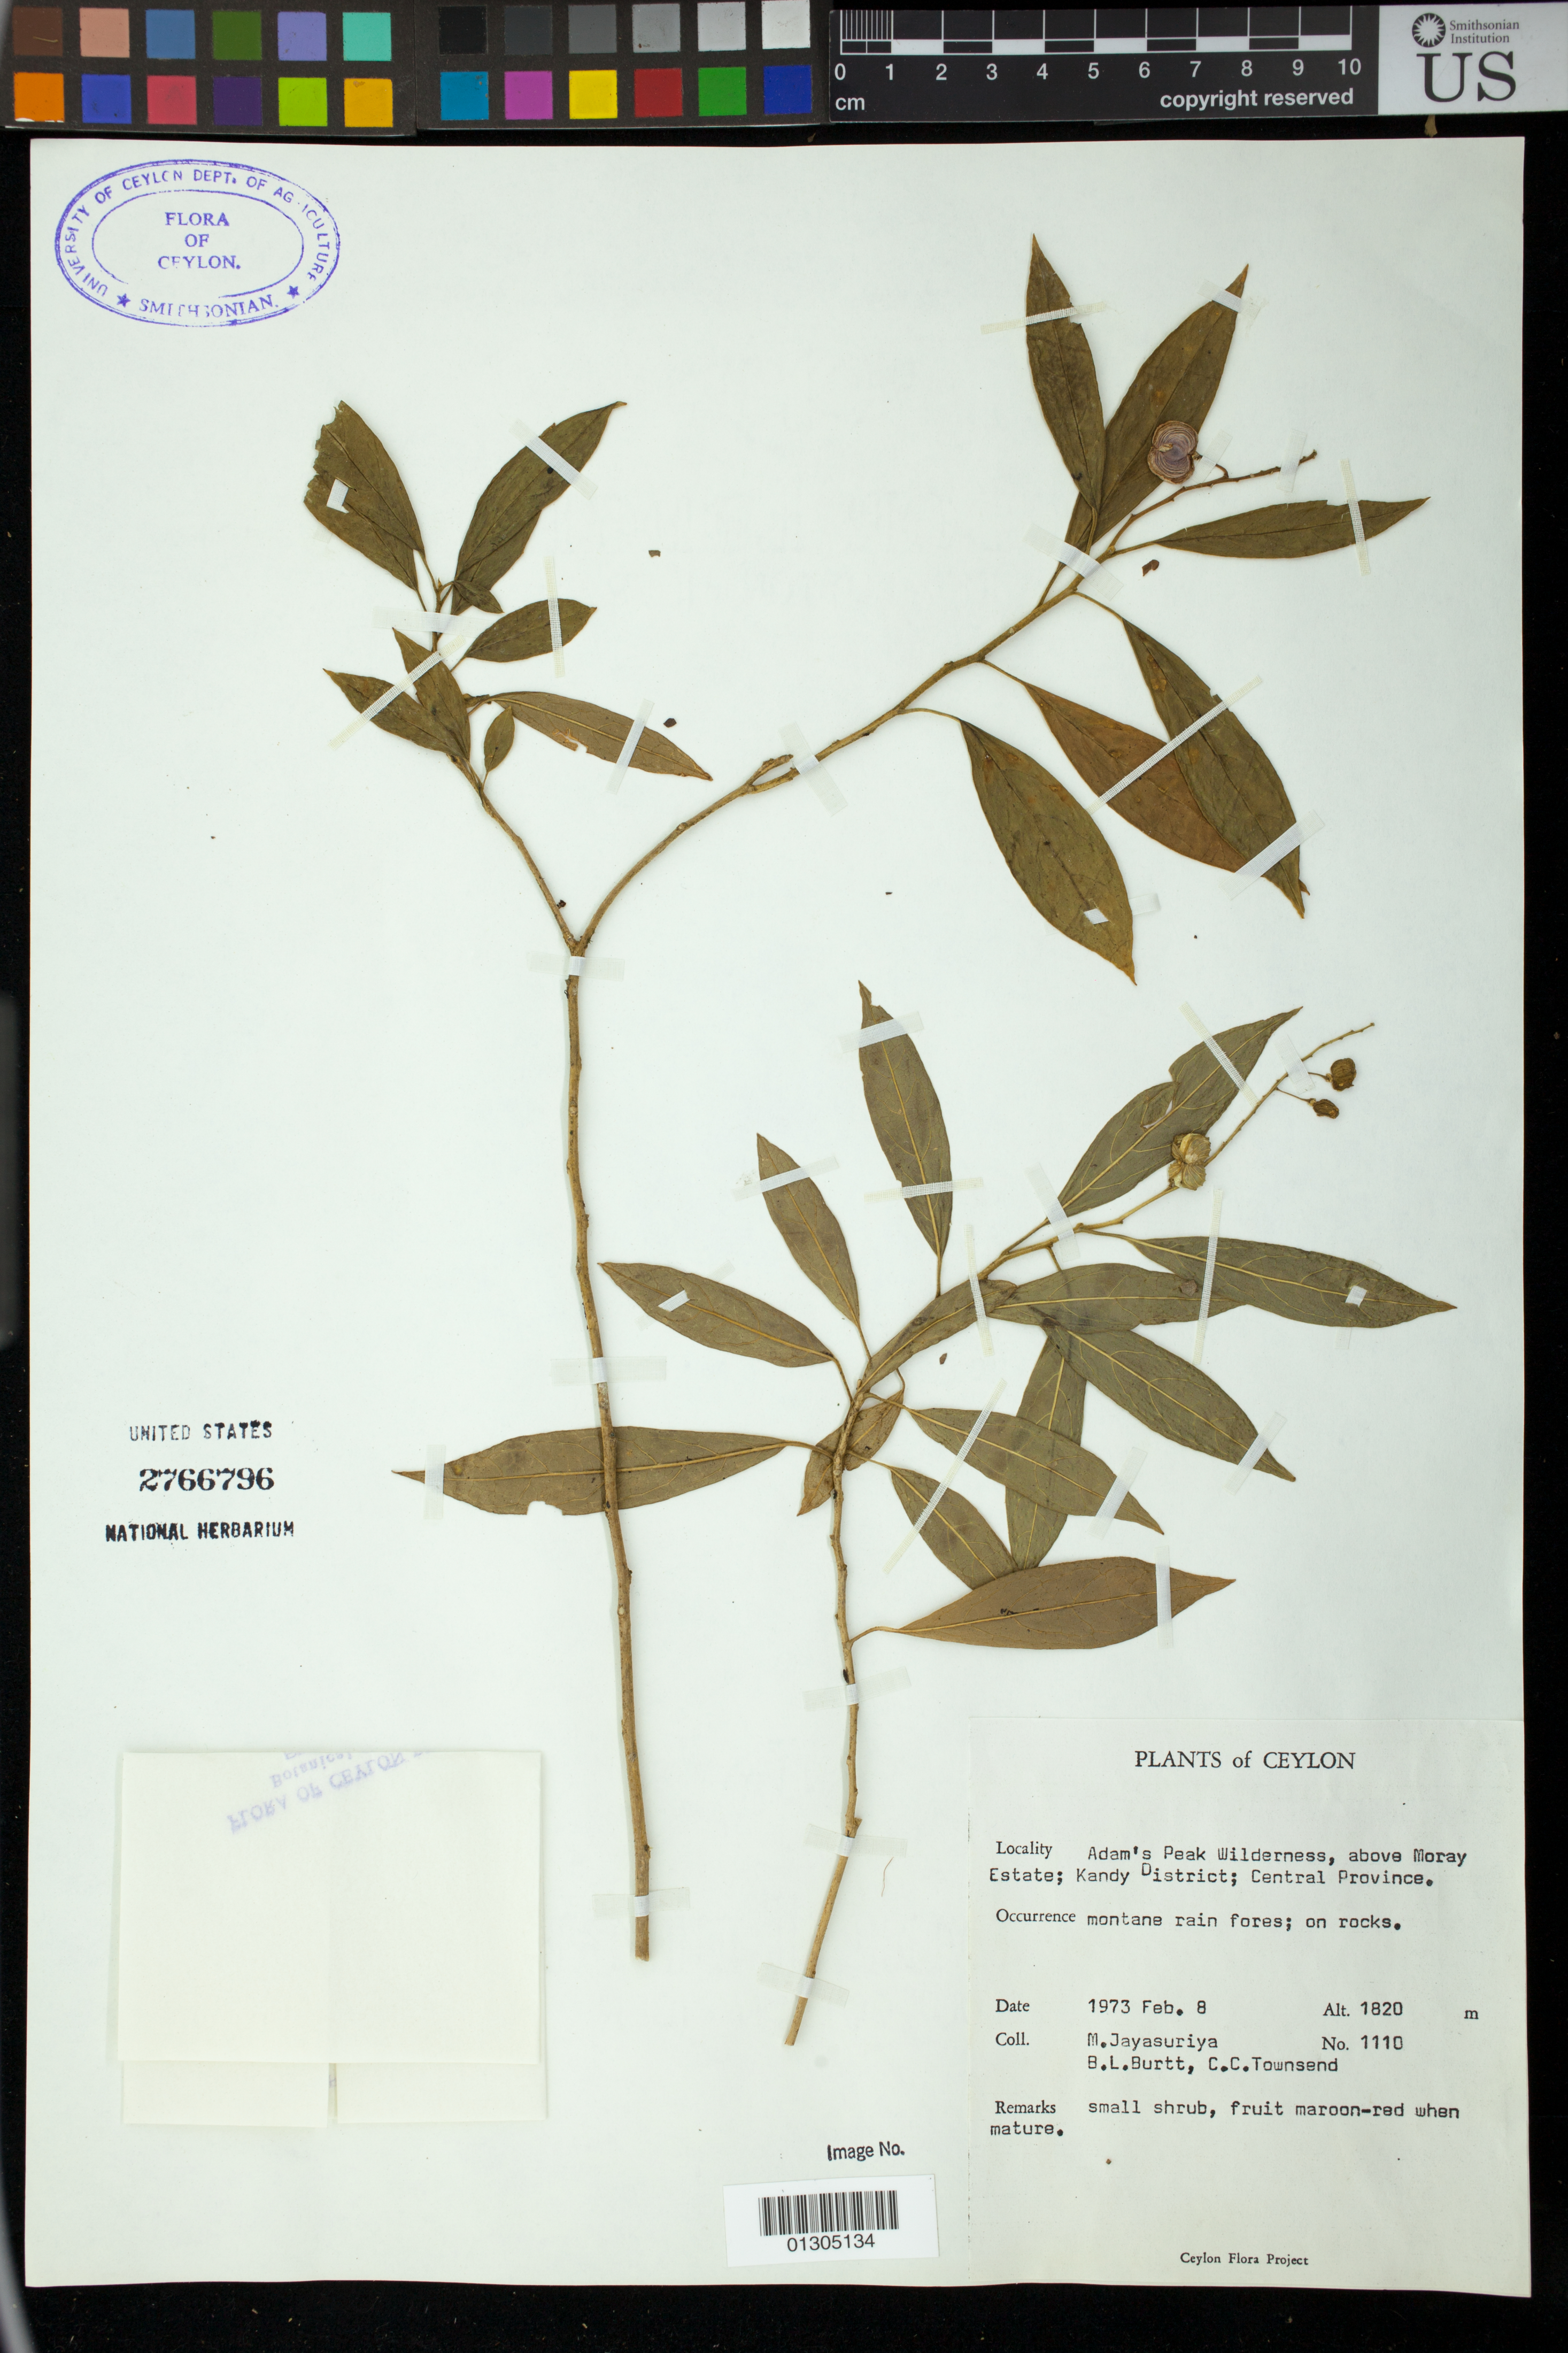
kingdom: Plantae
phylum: Tracheophyta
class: Magnoliopsida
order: Malpighiales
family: Euphorbiaceae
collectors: M. Jayasuriya, B. L. Burtt & C. C. Townsend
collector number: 1110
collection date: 1973-02-08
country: Sri Lanka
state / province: Central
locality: Adam's Peak Wilderness, above Moray Estate; Kandy District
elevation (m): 1820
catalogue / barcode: US 2766796